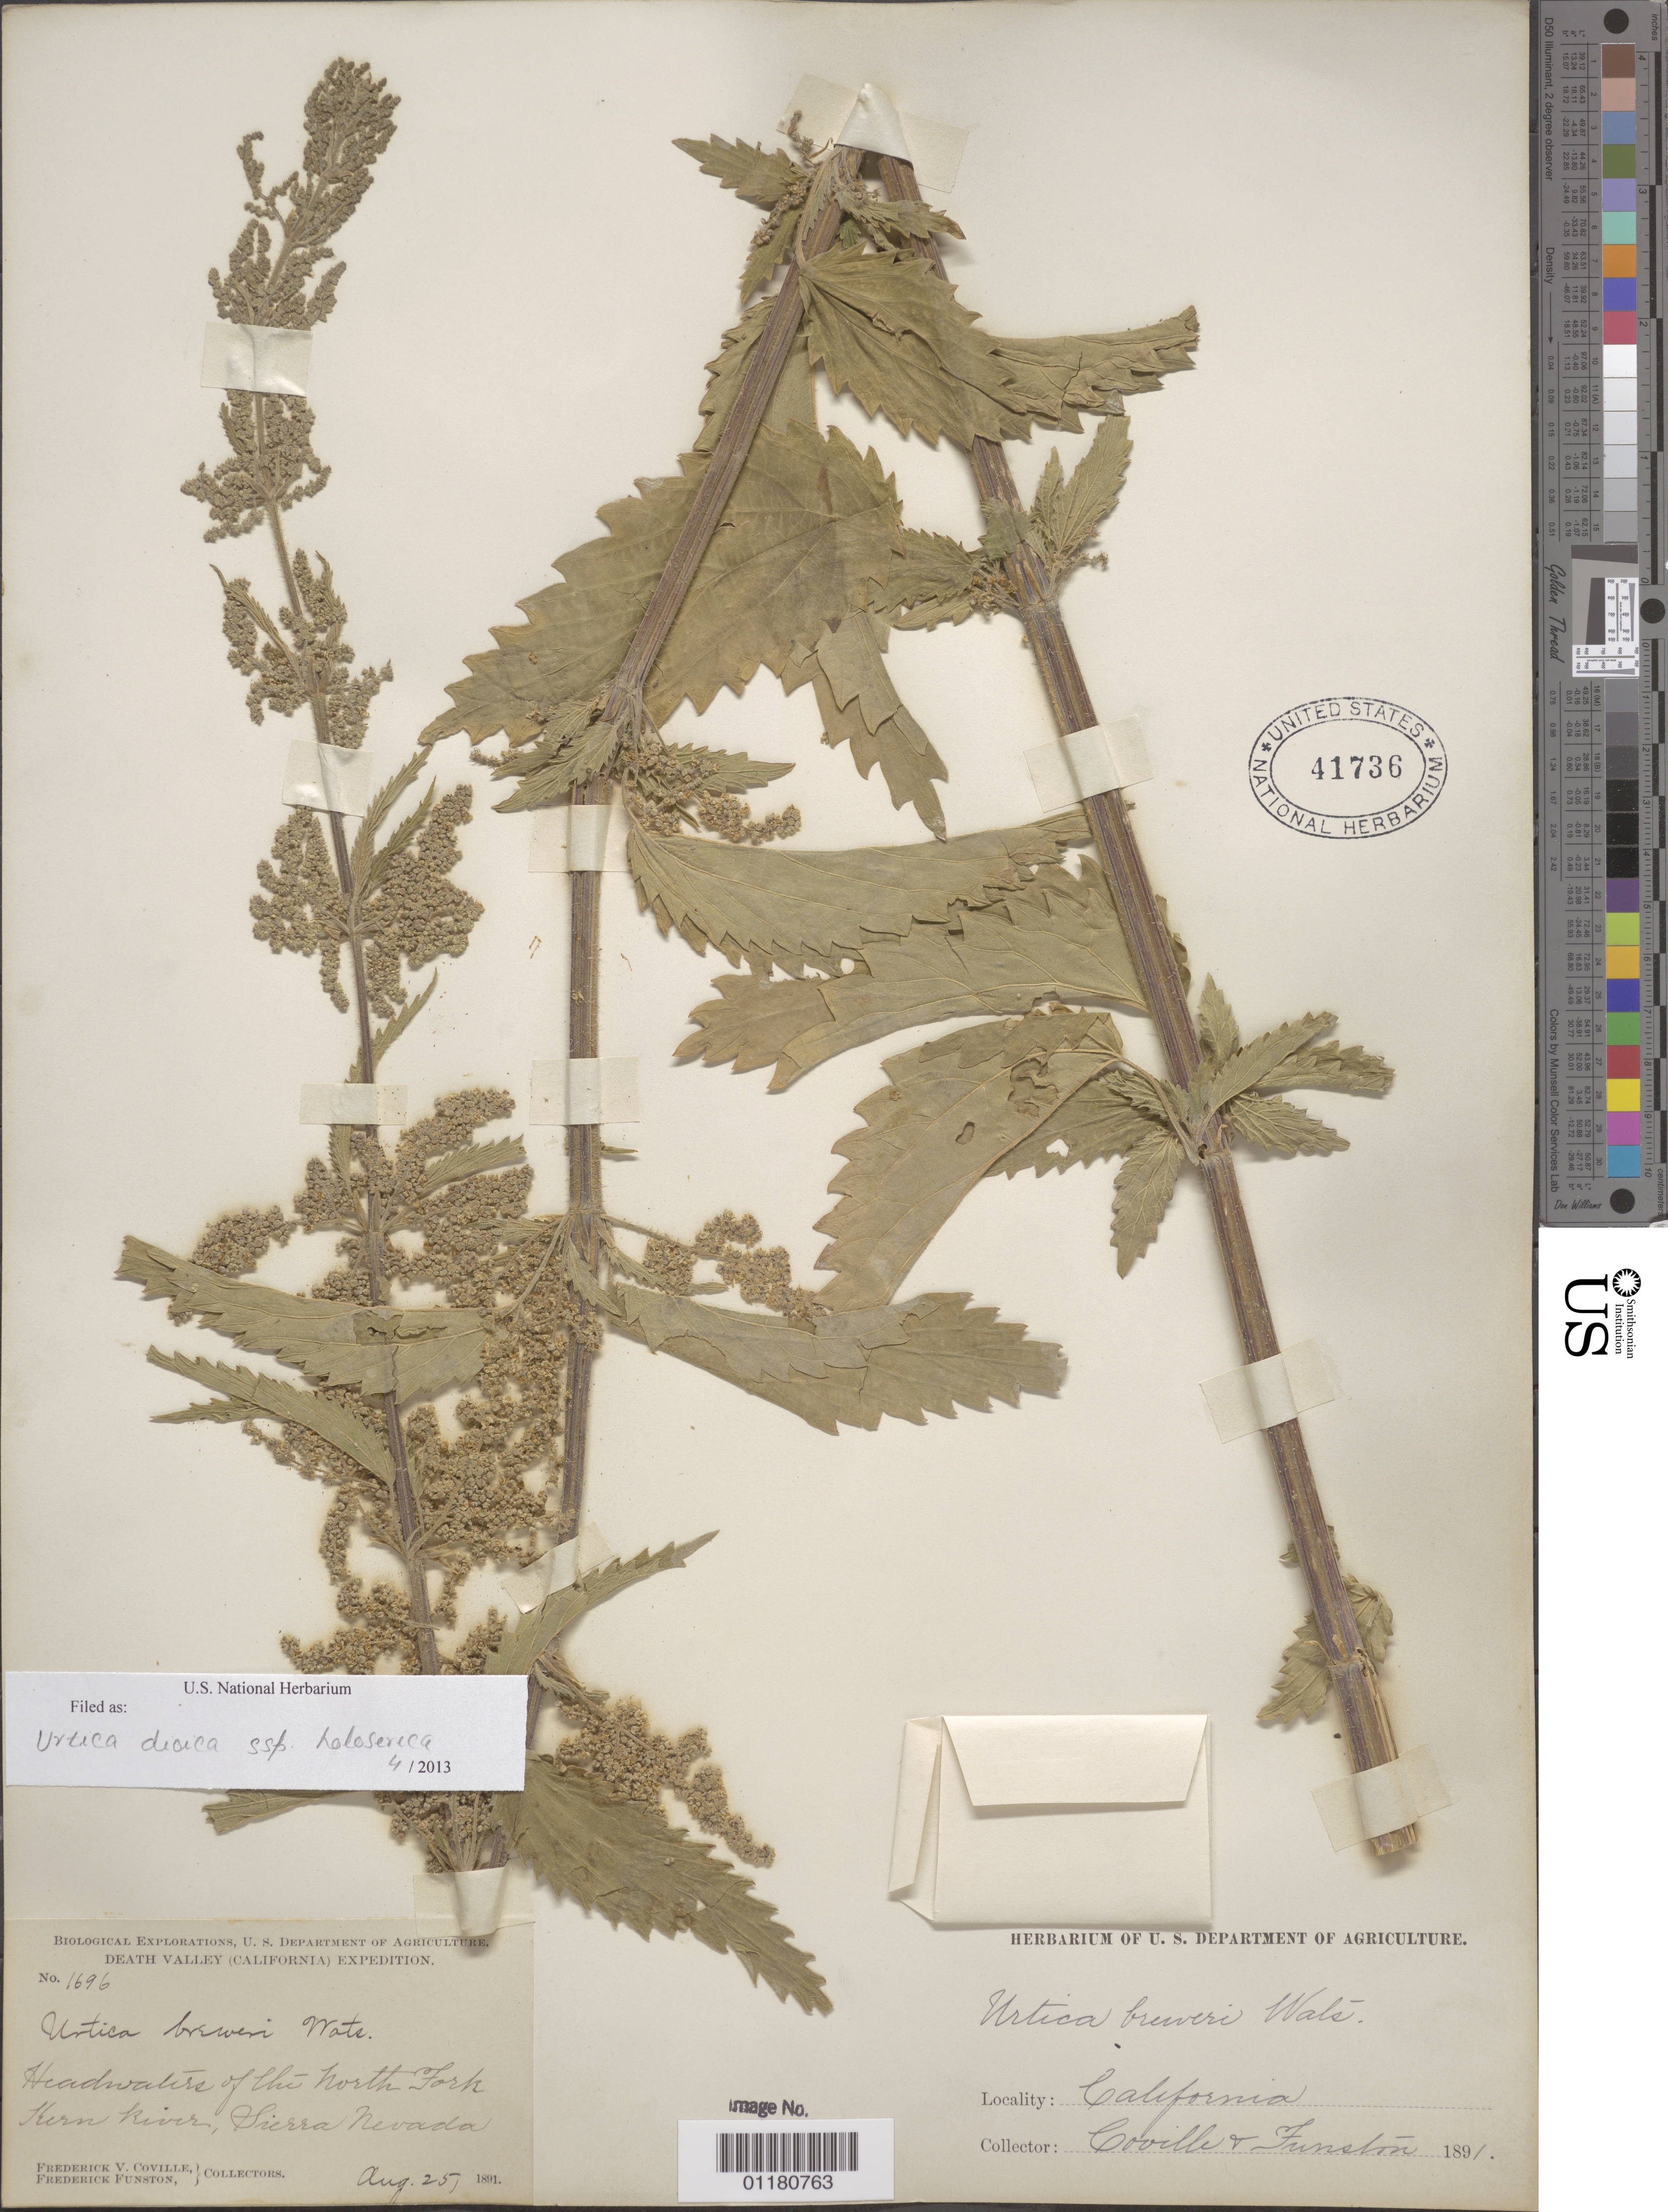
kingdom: Plantae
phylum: Tracheophyta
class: Magnoliopsida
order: Rosales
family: Urticaceae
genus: Urtica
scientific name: Urtica dioica subsp. holosericea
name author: (Nutt.) Thorne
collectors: F. V. Coville & F. Funston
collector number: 1696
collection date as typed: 25 Aug 1891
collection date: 1891-08-25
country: United States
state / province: California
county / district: Kern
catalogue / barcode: US 41736